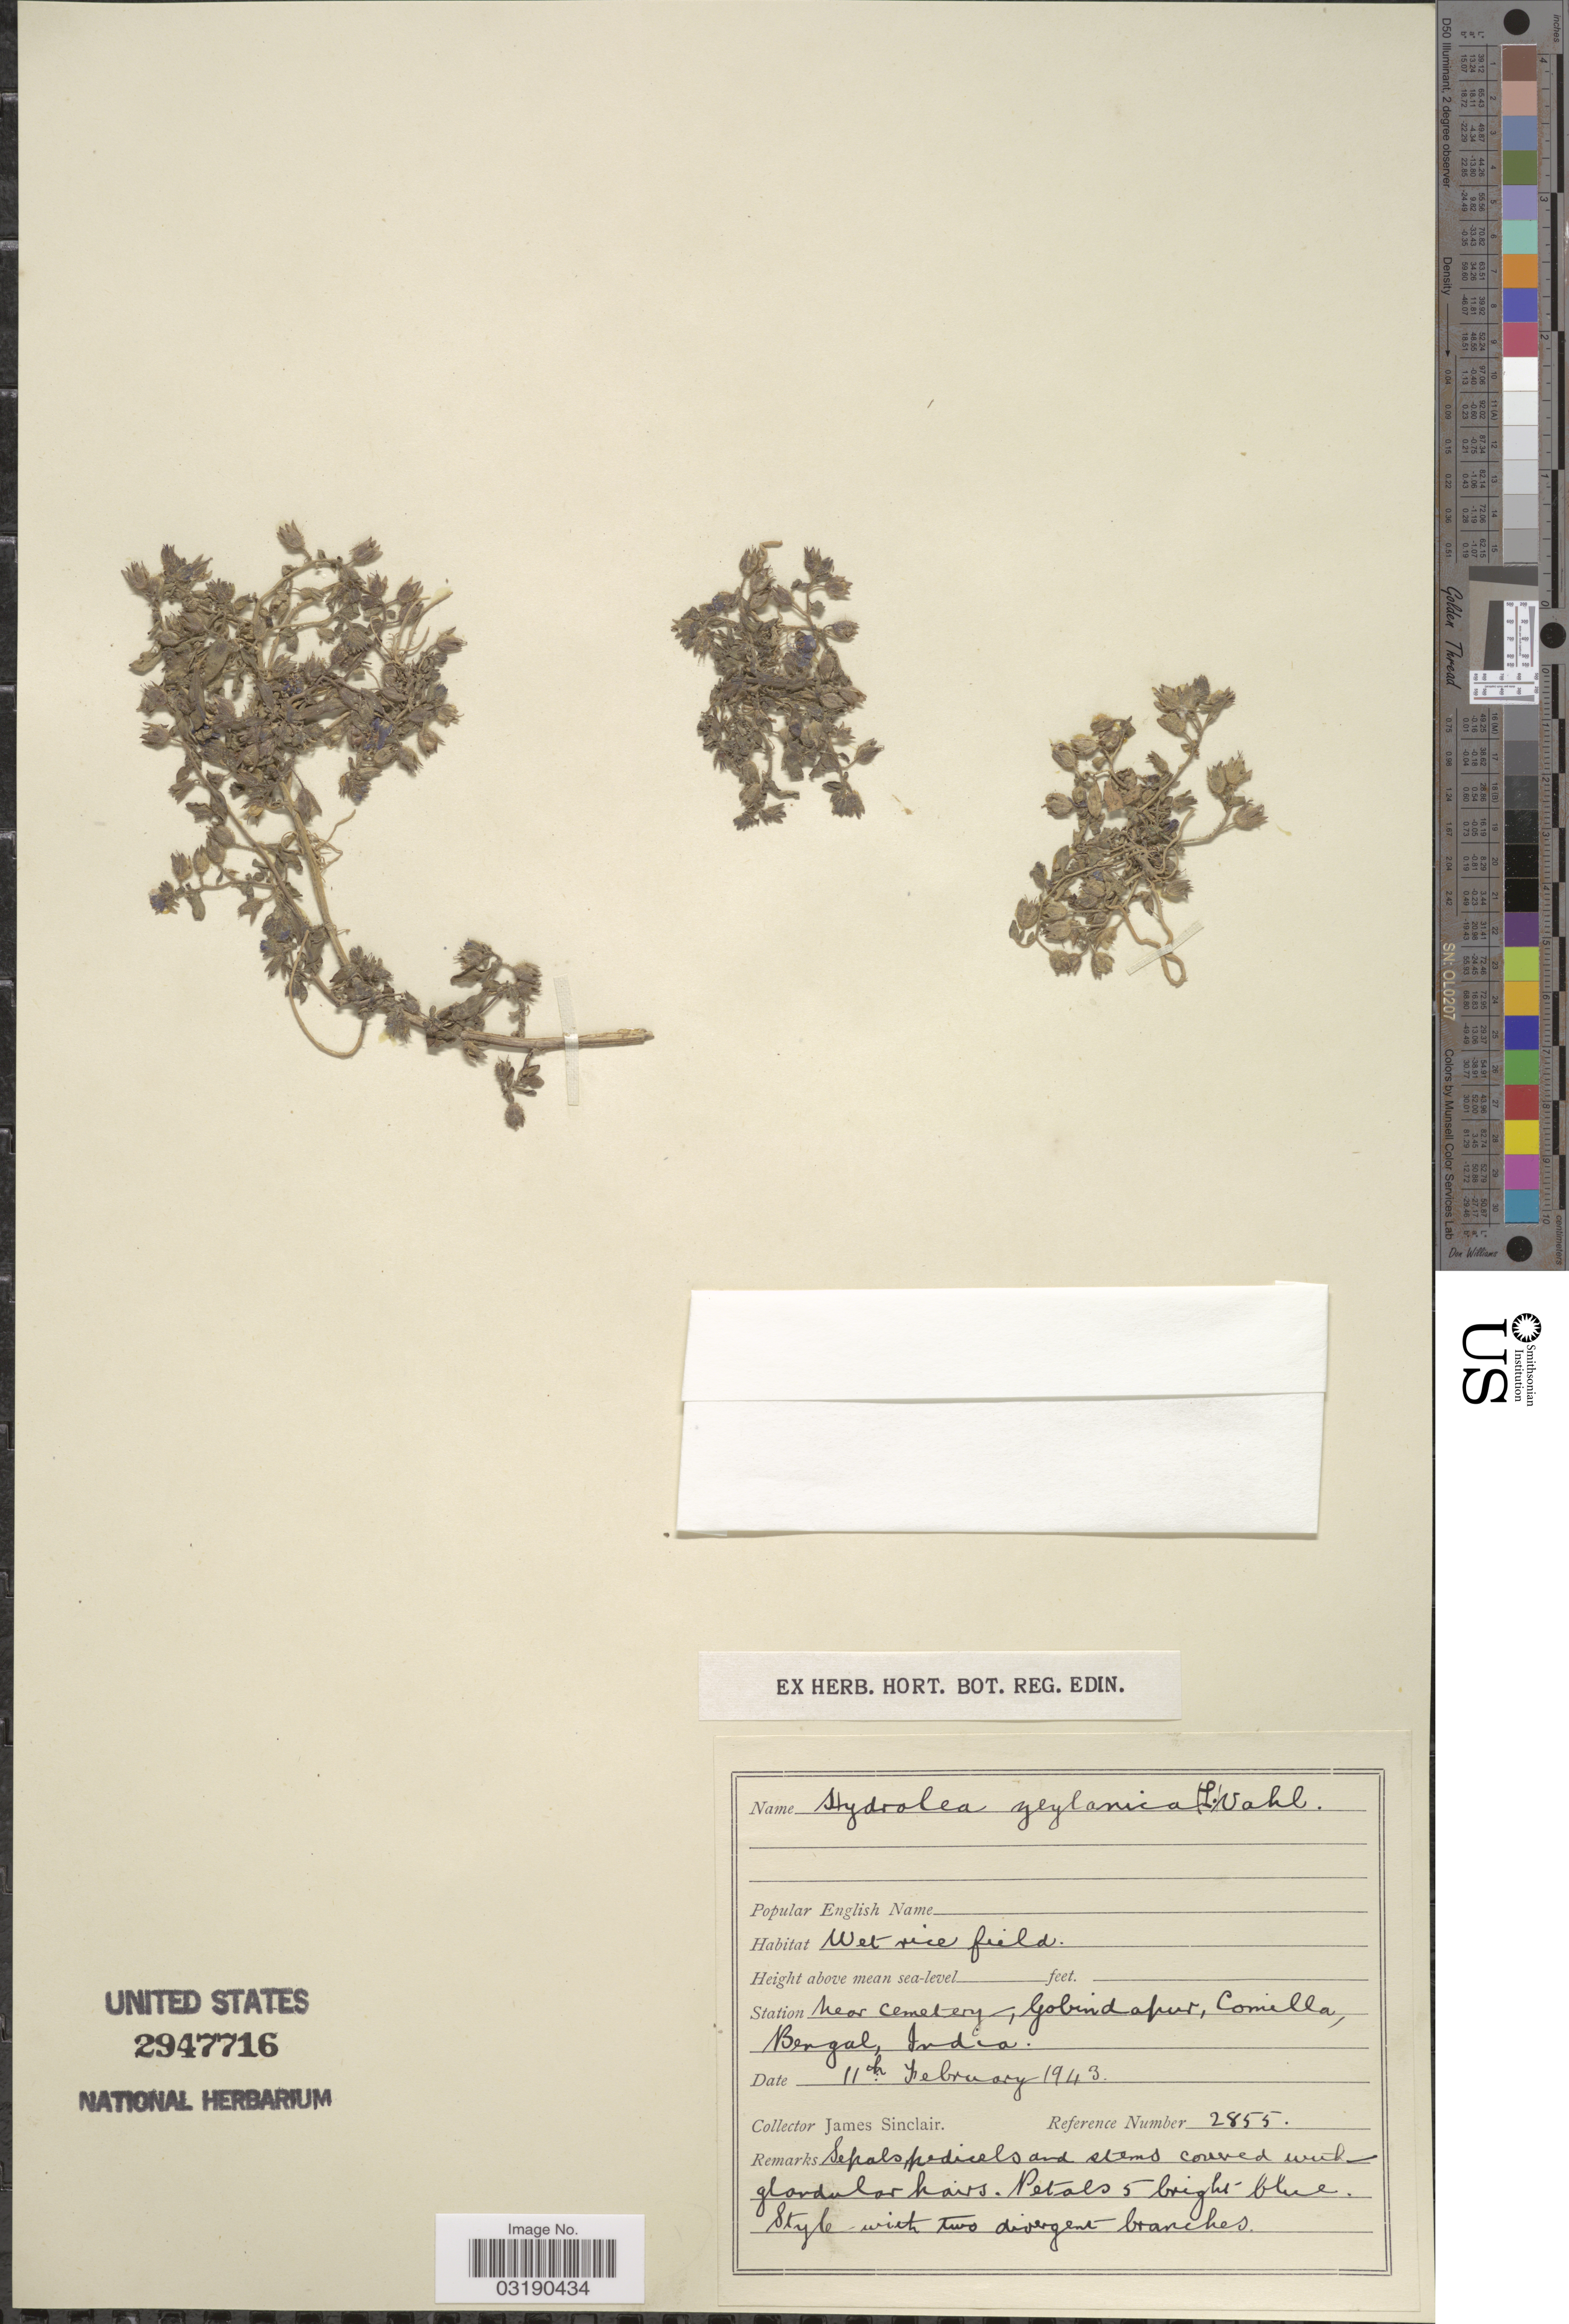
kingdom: Plantae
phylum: Tracheophyta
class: Magnoliopsida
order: Solanales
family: Hydroleaceae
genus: Hydrolea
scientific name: Hydrolea zeylanica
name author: (L.) Vahl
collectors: J. Sinclair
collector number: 2855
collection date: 1943-02-11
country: Bangladesh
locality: Station Near cemetery, Gobindapur, Comilla, Bengal.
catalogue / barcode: US 2947716